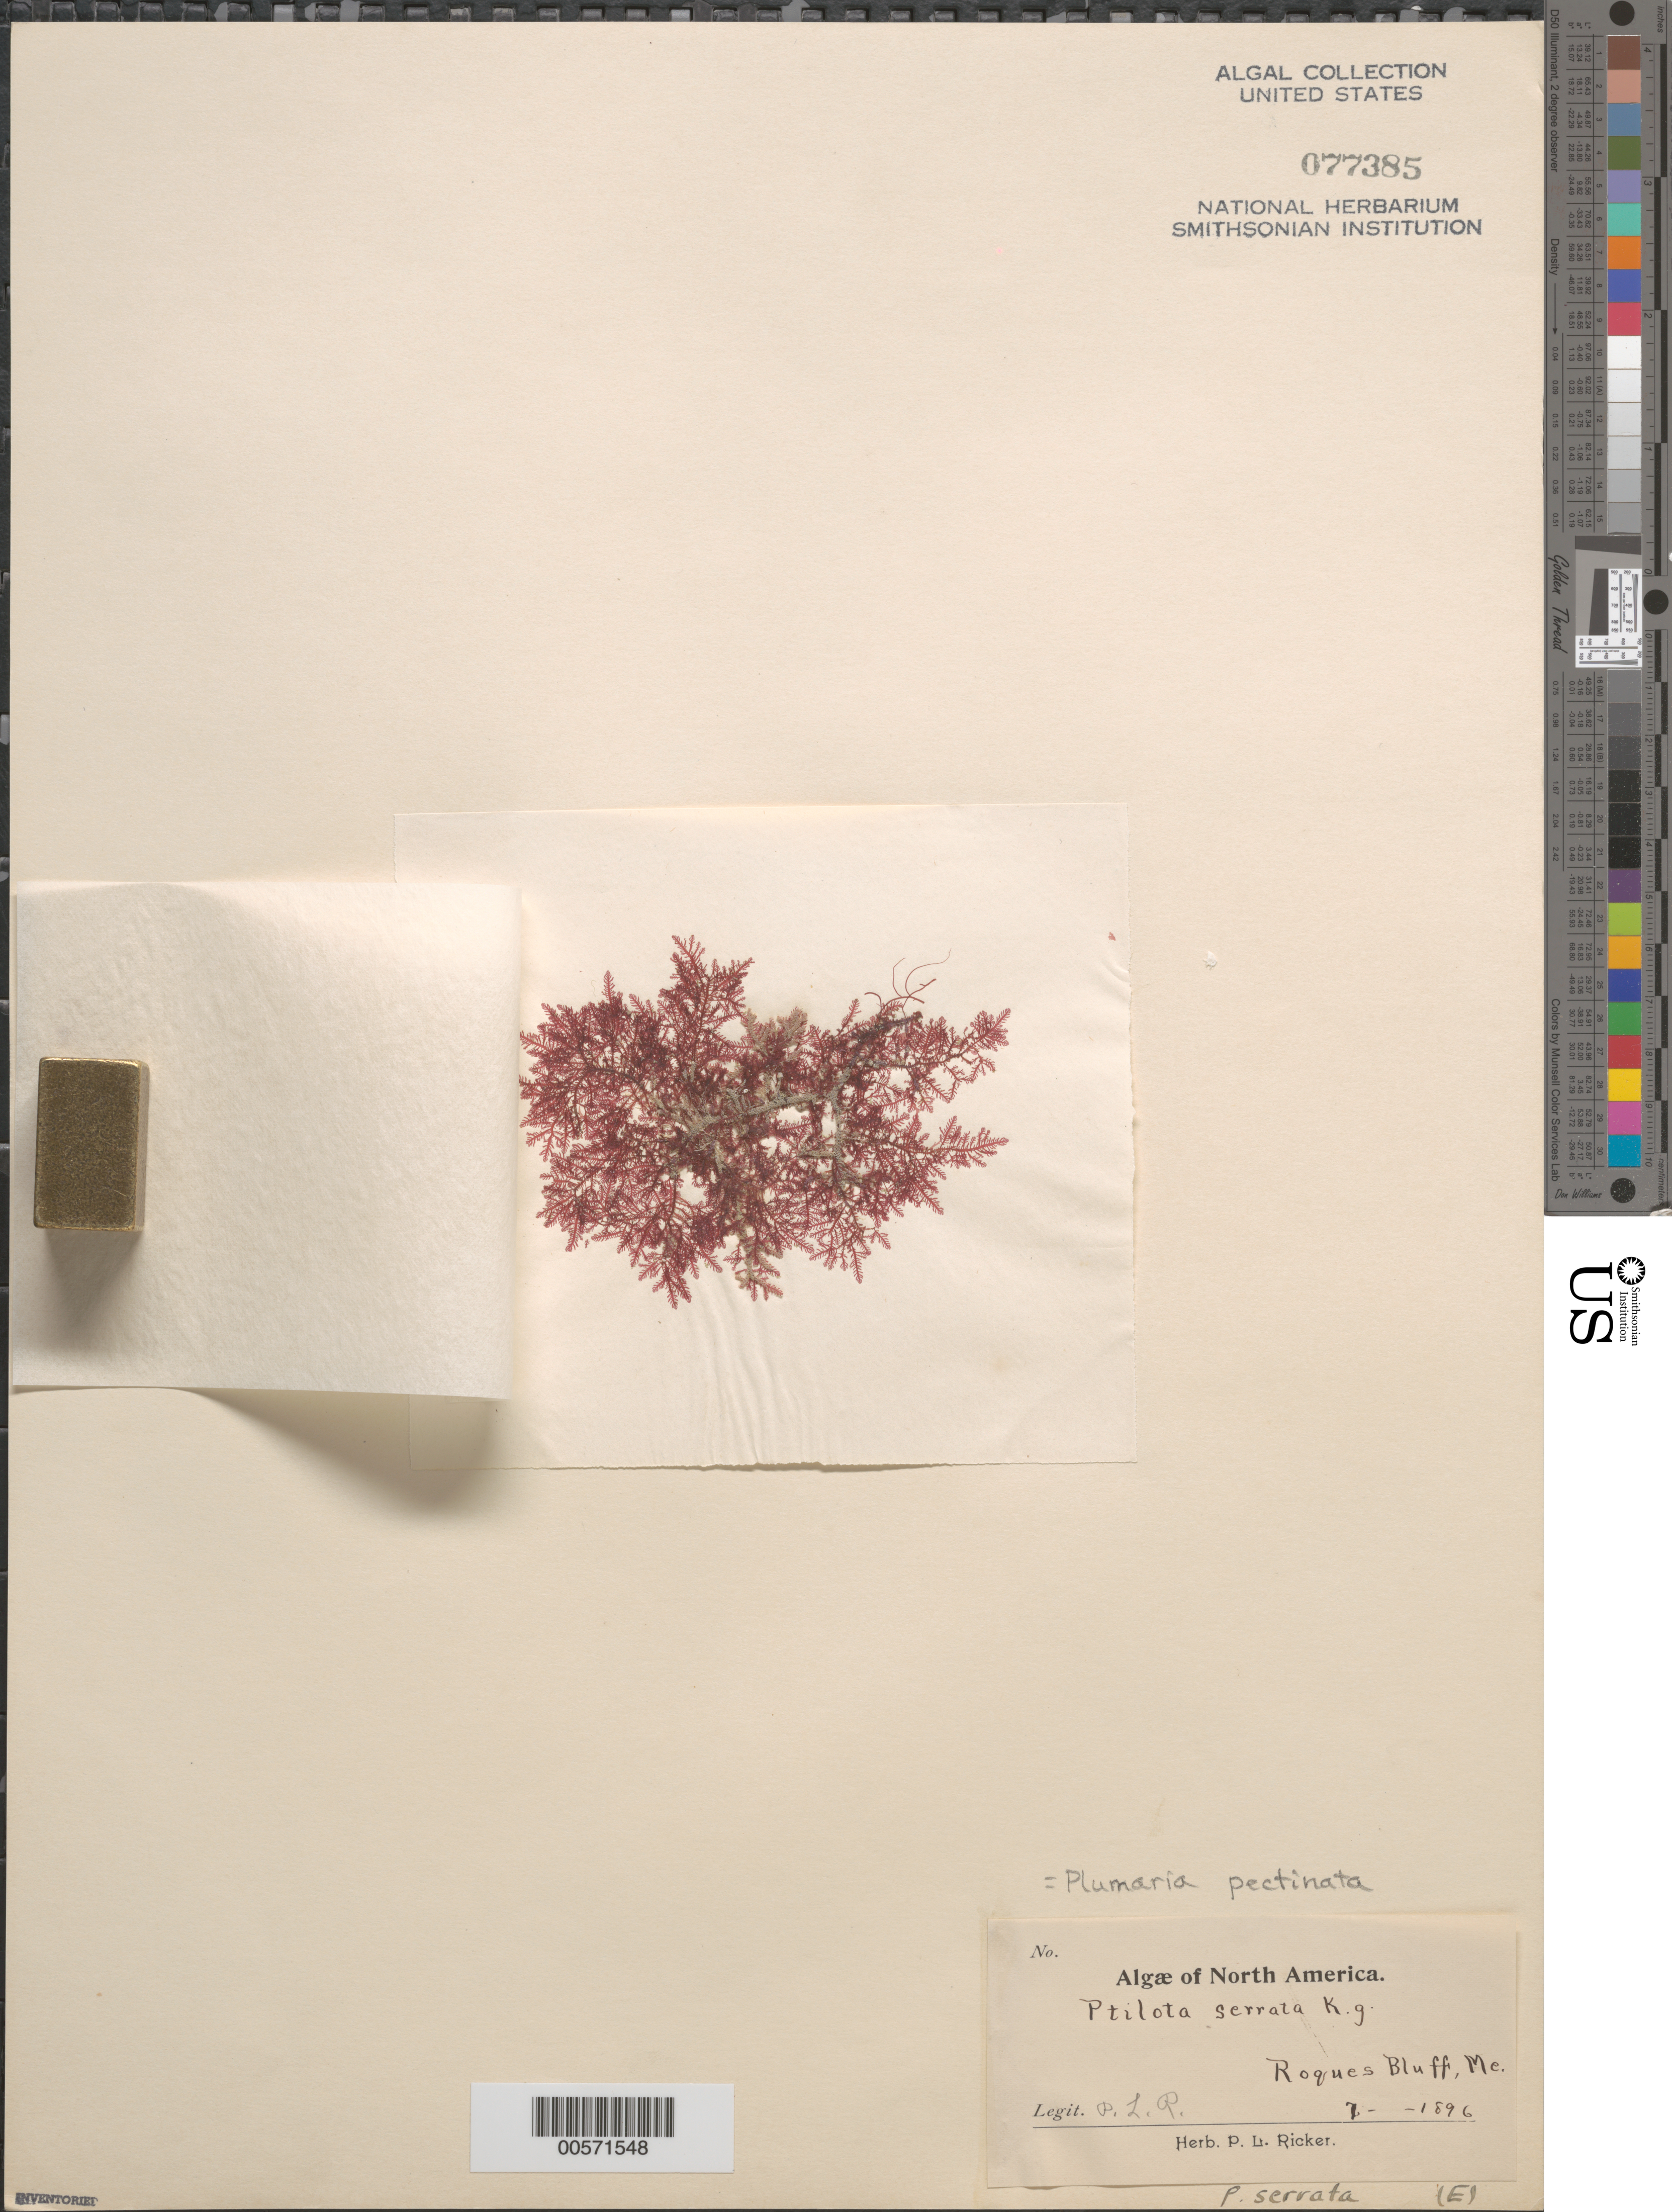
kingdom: Plantae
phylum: Rhodophyta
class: Florideophyceae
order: Ceramiales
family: Wrangeliaceae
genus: Plumaria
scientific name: Plumaria pectinata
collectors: P. Ricker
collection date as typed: Jul 1896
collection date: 1896-07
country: United States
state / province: Maine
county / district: Washington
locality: Roque Bluffs (Roques Bluff)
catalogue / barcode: US 77385